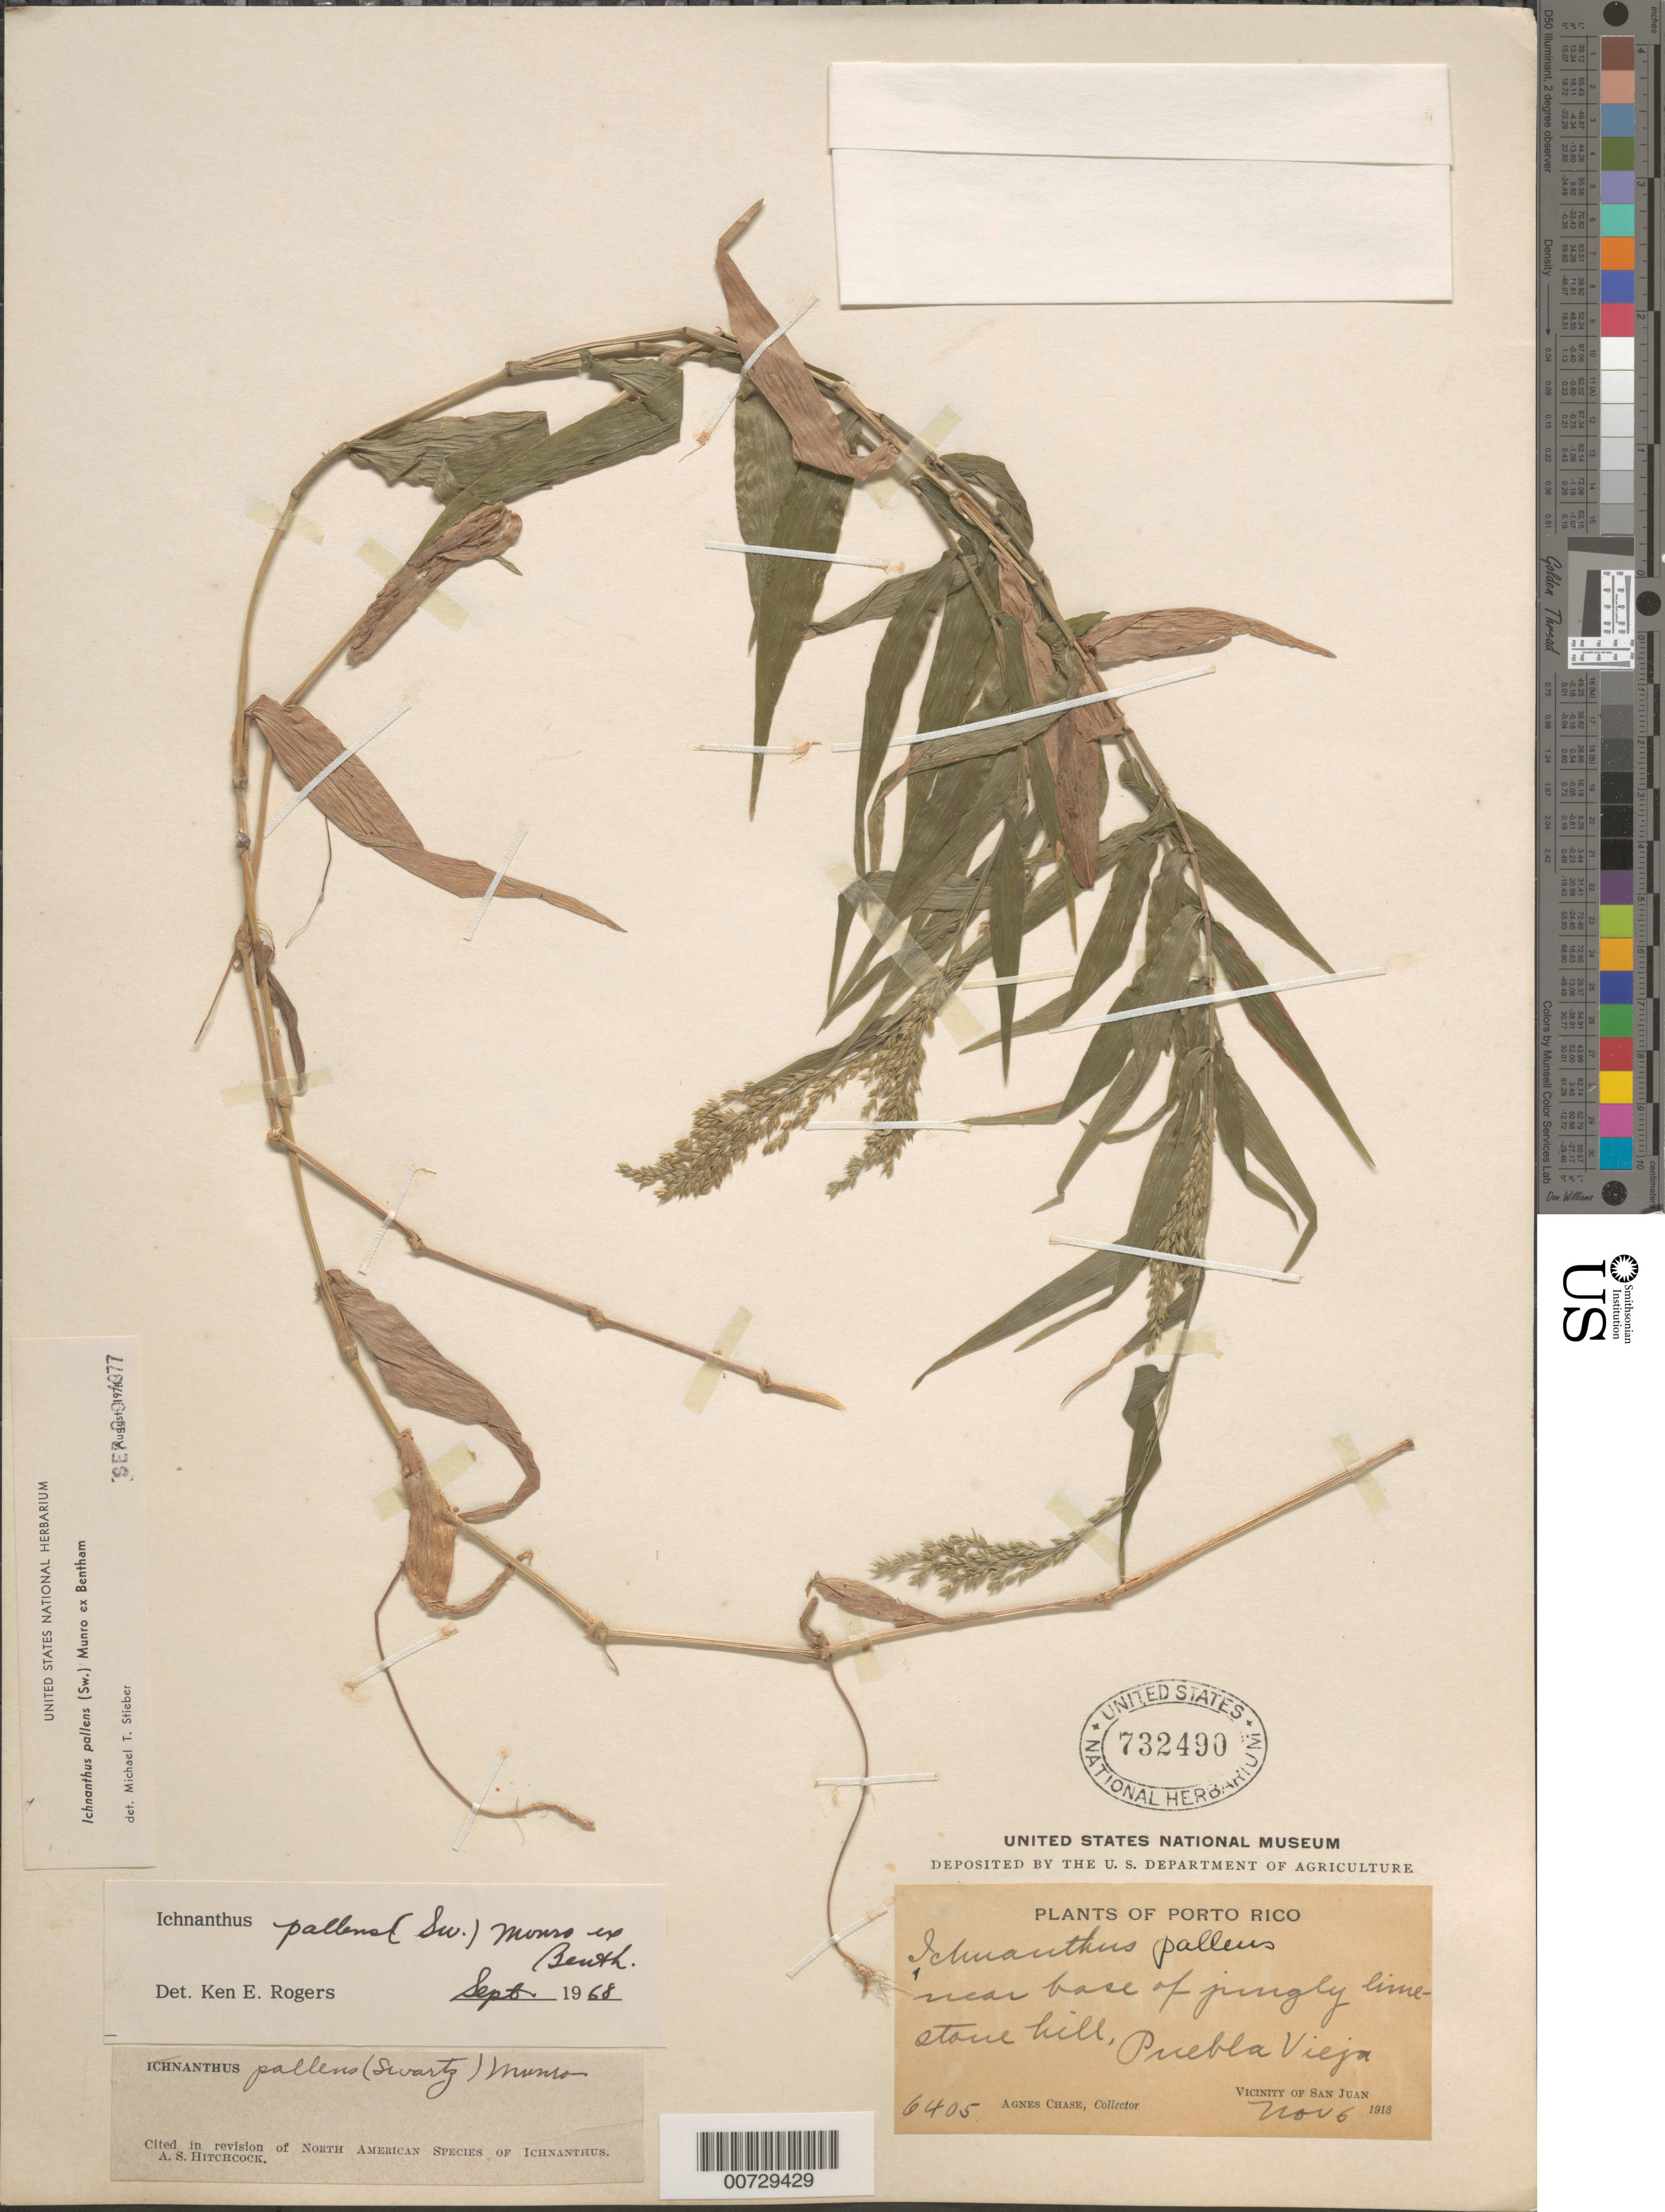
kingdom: Plantae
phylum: Tracheophyta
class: Liliopsida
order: Poales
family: Poaceae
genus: Ichnanthus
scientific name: Ichnanthus pallens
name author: (Sw.) Munro ex Benth.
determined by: Stieber, M. T.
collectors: A. Chase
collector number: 6405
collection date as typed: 06 Nov 1913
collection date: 1913-11-06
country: Puerto Rico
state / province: San Juan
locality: Puebla Vieja, vic of San Juan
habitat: Near base of jungly limestone hill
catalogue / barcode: US 732490